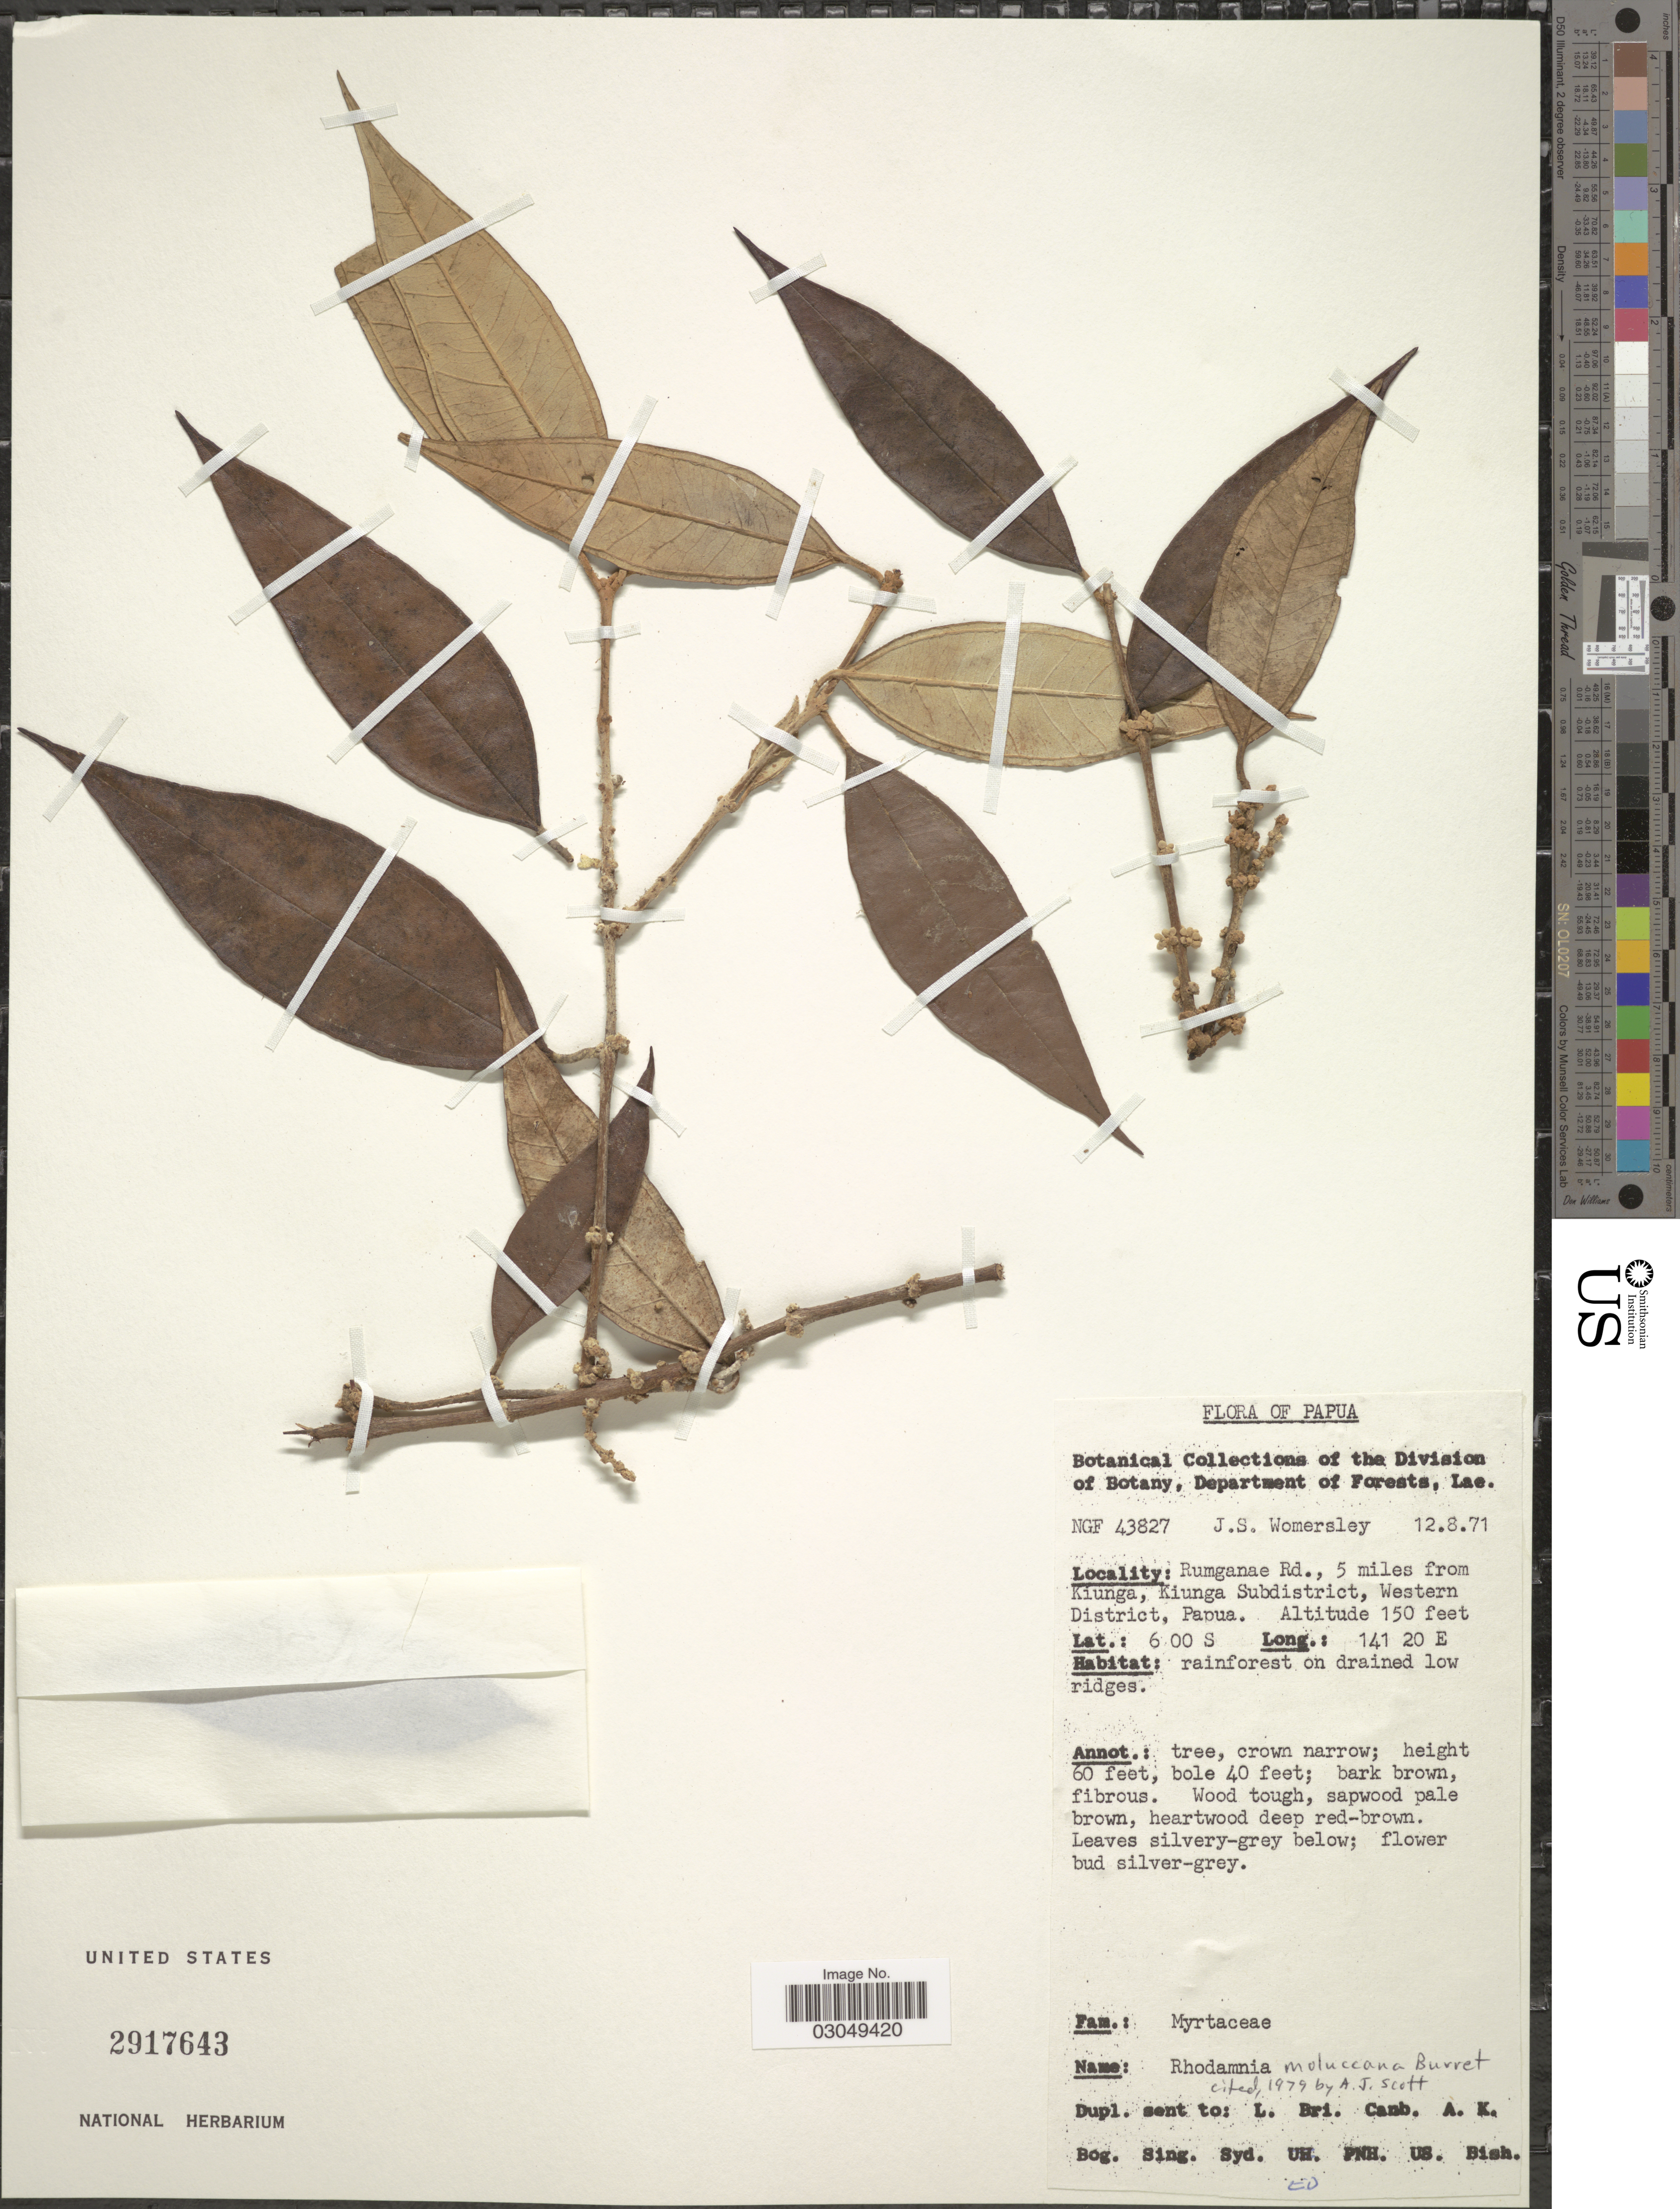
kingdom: Plantae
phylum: Tracheophyta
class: Magnoliopsida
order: Myrtales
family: Myrtaceae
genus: Rhodamnia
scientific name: Rhodamnia moluccana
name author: Burret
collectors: J. S. Womersley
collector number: NGF43827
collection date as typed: Transcribed d/m/y: 12/8/71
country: Papua New Guinea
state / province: Manus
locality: Rumganae Rd., 5 miles from Kiunga, Kiunga Subdistrict, Western District.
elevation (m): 46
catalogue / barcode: US 2917643